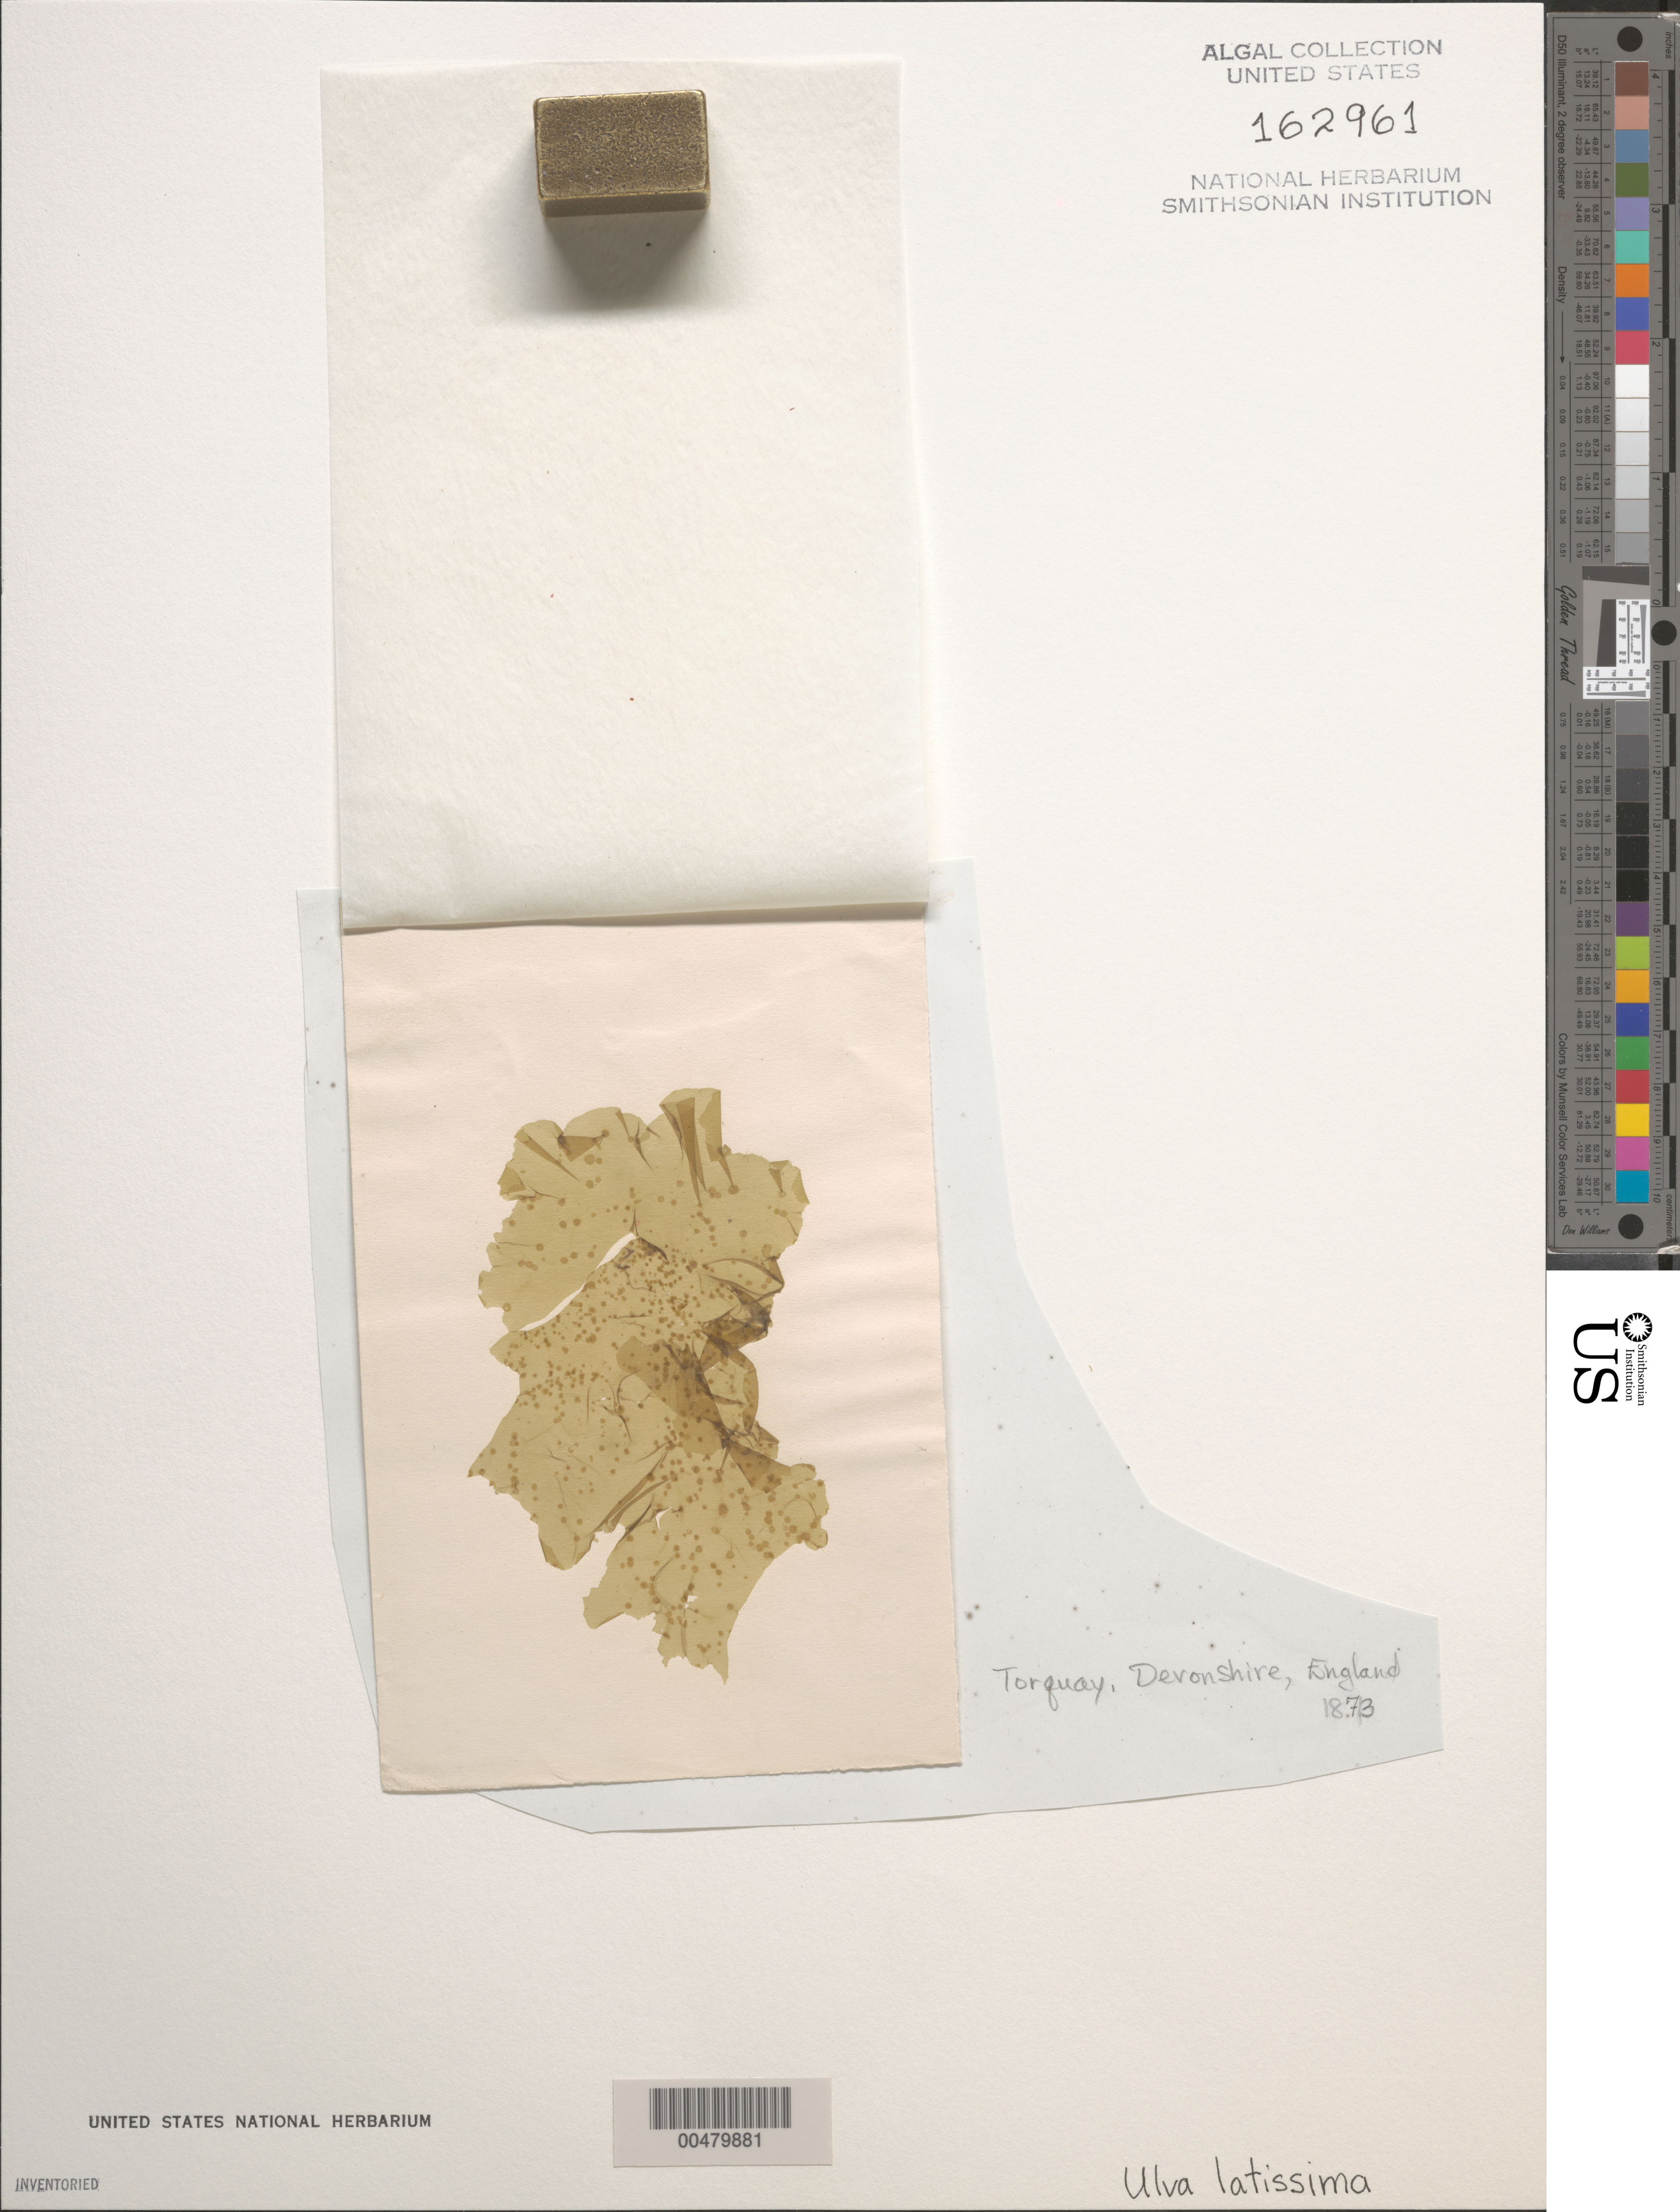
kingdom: Chromista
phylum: Ochrophyta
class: Phaeophyceae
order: Laminariales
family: Laminariaceae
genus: Saccharina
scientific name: Saccharina latissima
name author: C.E. Lane et al.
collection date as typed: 1873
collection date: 1873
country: United Kingdom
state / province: England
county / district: Devon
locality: Torquay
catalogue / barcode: US 162961